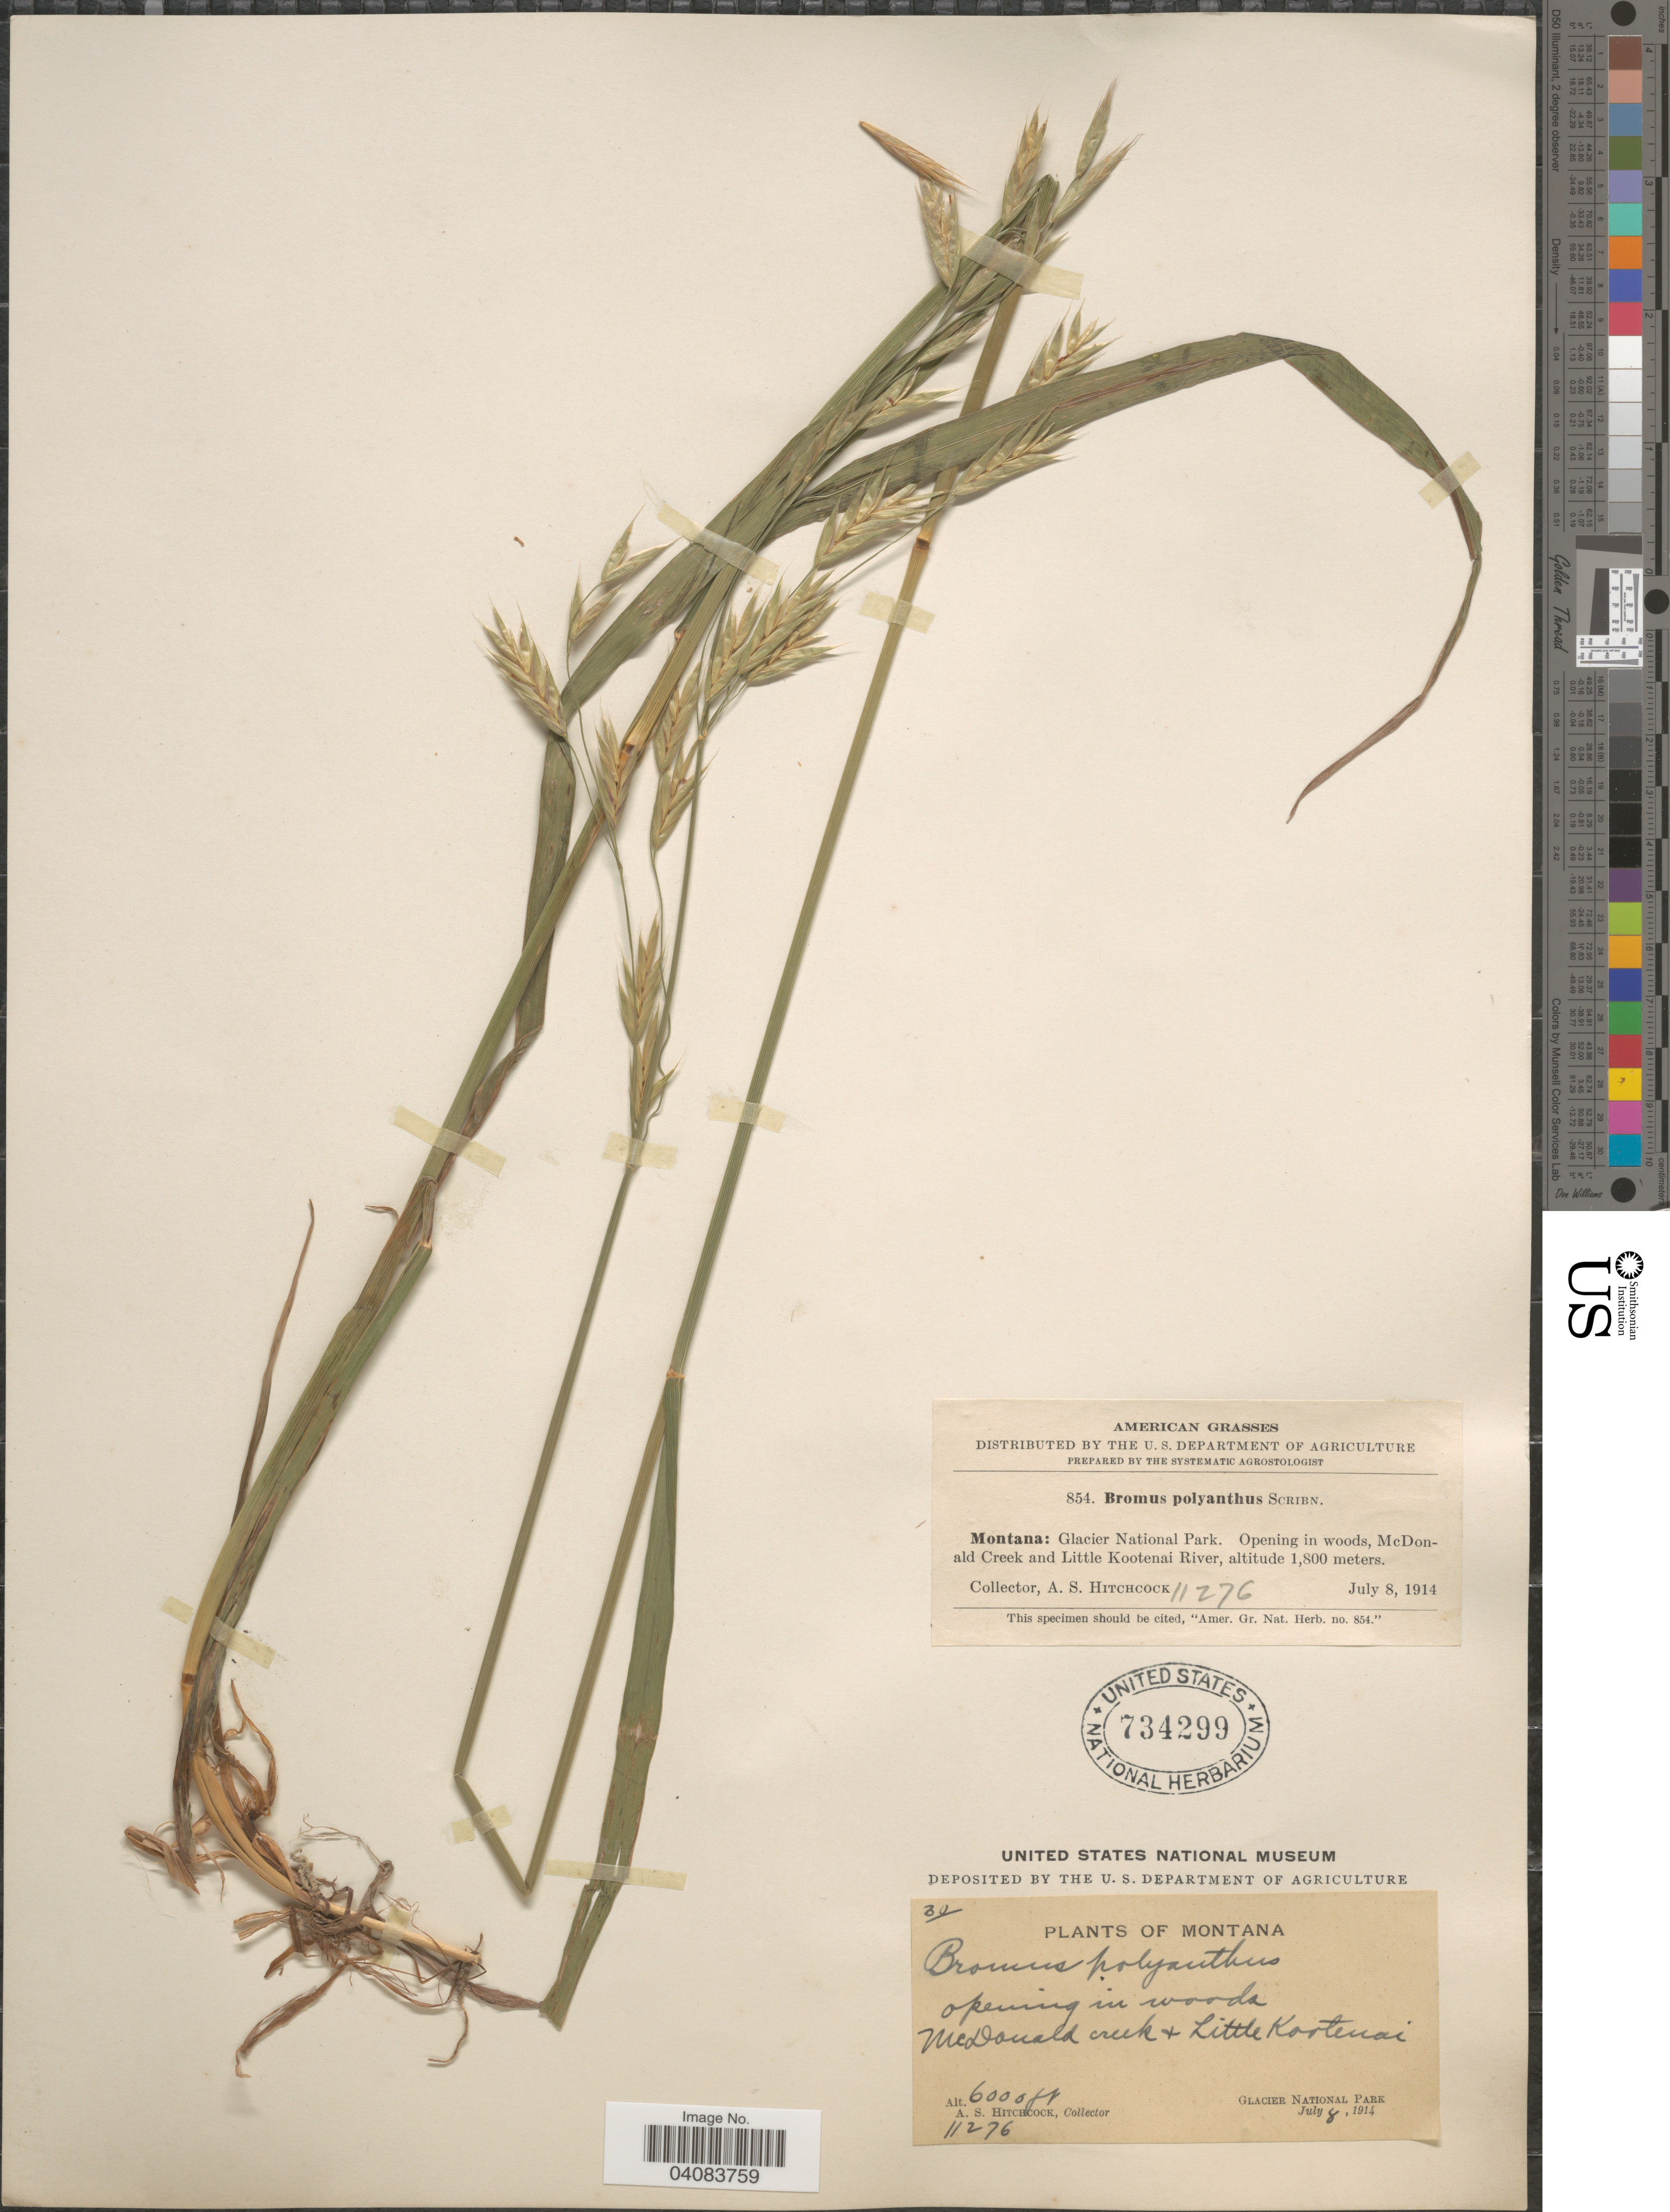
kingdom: Plantae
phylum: Tracheophyta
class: Liliopsida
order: Poales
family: Poaceae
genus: Bromus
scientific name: Bromus polyanthus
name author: Scribn. ex Shear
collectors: A. S. Hitchcock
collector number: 11276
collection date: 1914-07-08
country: United States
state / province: Montana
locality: Glacier National Park. Opening in woods, McDonald Creek and Little Kootenai River.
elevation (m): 1800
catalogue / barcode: US 734299